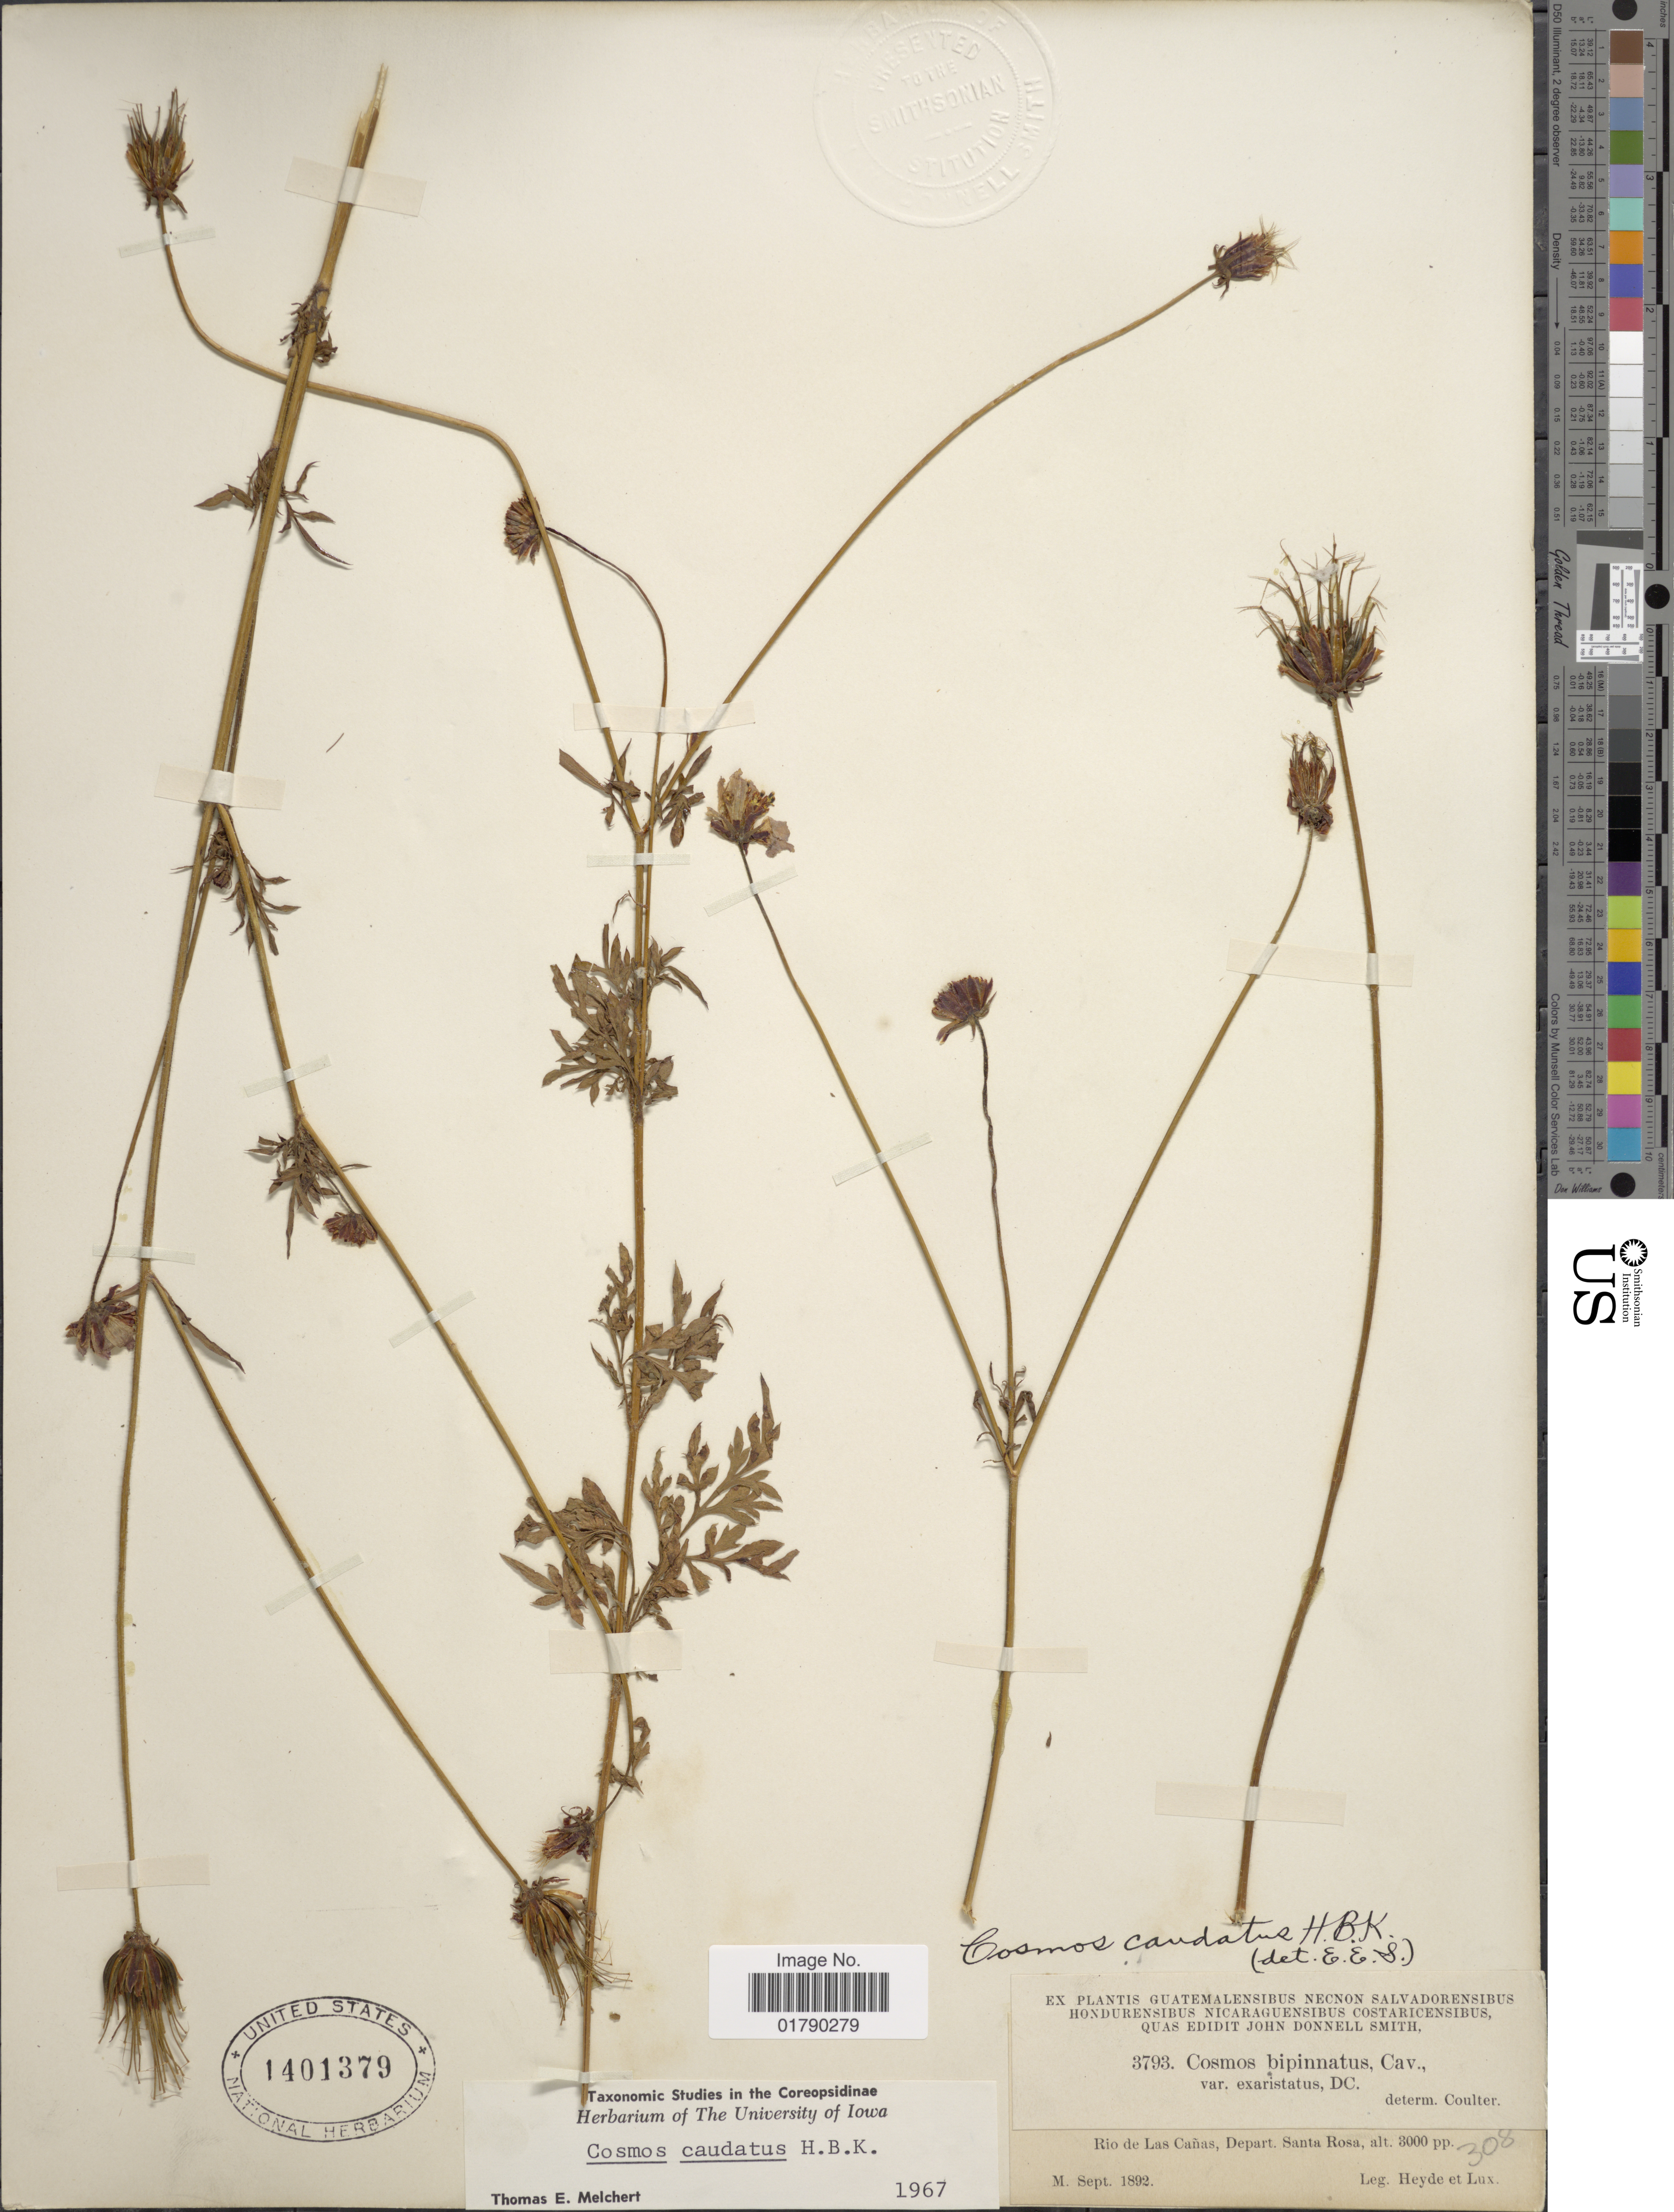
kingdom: Plantae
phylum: Tracheophyta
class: Magnoliopsida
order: Asterales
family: Asteraceae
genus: Cosmos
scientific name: Cosmos caudatus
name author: Kunth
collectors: Heyde & Lux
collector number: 3793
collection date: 1892-09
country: Guatemala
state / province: Santa Rosa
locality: Rio de Las Canas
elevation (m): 914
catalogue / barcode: US 1401379